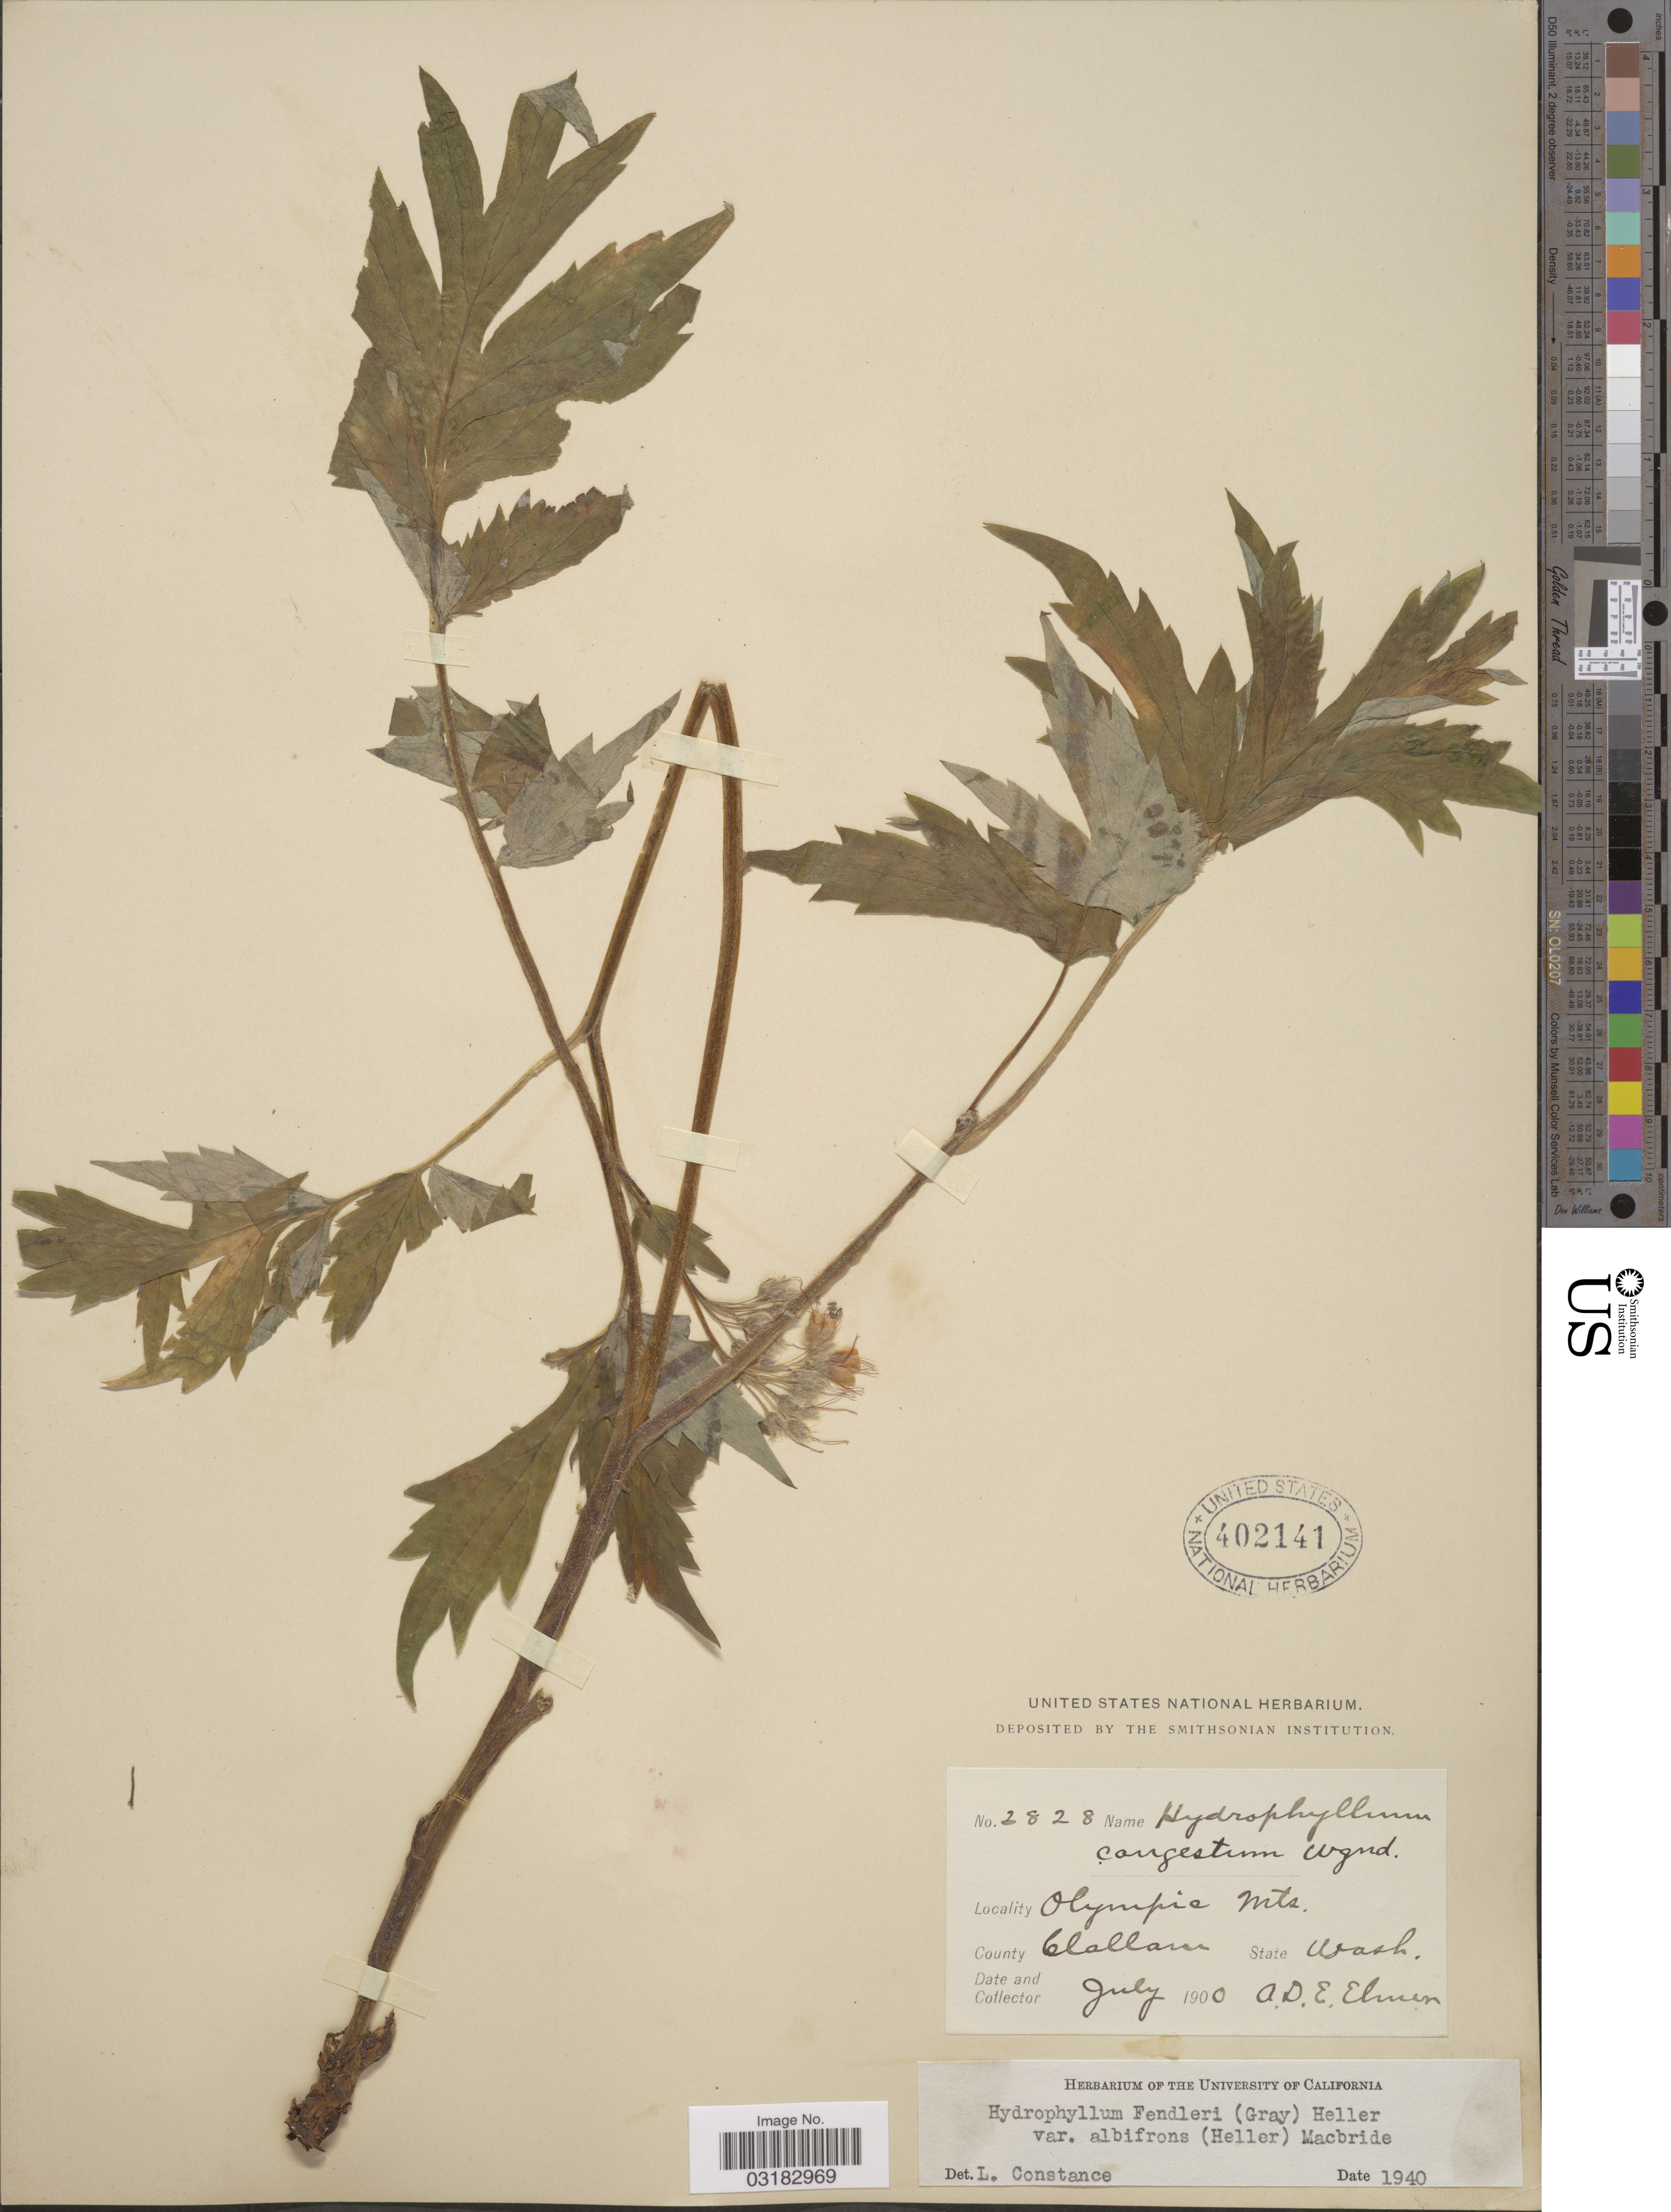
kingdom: Plantae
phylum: Tracheophyta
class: Magnoliopsida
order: Boraginales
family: Hydrophyllaceae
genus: Hydrophyllum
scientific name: Hydrophyllum fendleri var. albifrons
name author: (A. Heller) J.F. Macbr.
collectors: A. D. E. Elmer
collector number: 2828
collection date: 1900-07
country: United States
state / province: Washington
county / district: Clallam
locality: Olympic Mts. County Clallam.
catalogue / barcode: US 402141